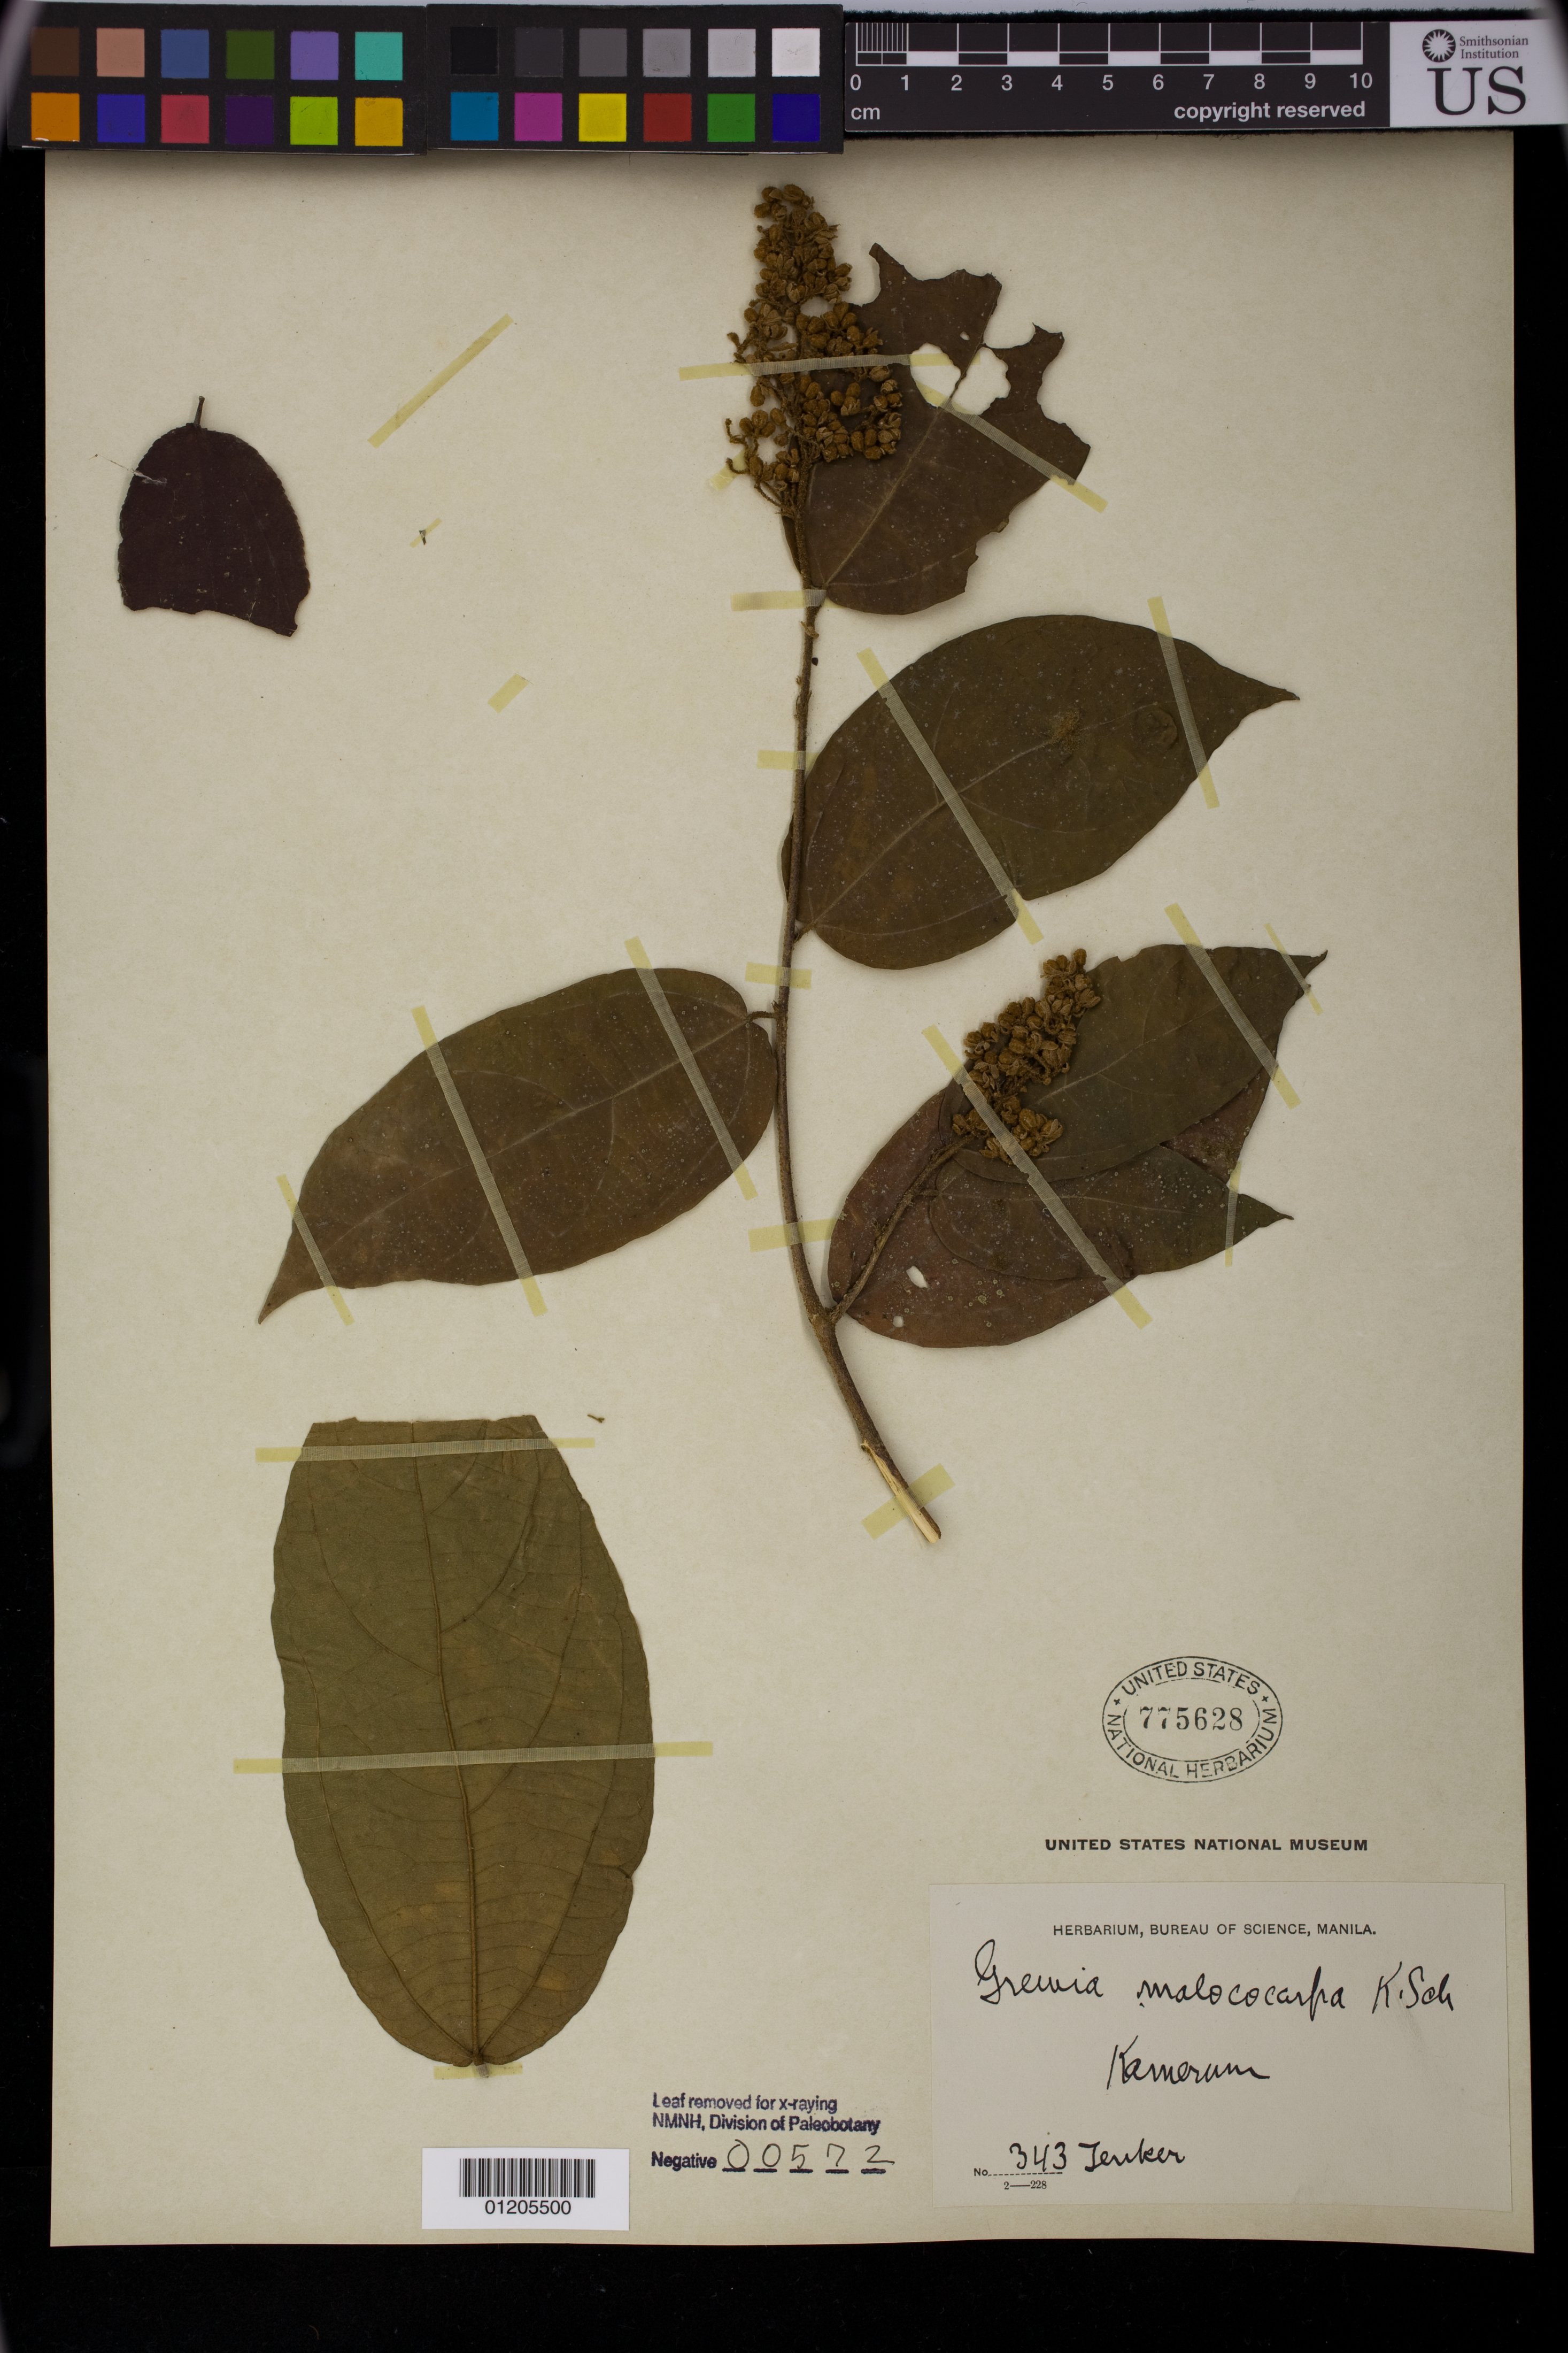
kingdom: Plantae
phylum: Tracheophyta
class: Magnoliopsida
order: Malvales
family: Malvaceae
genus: Microcos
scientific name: Microcos malacocarpa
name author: (Mast.) Burret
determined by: Dorr, L. J., (BOT), Smithsonian Institution - National Museum of Natural History (UNITED STATES)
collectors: G. A. Zenker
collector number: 343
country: Cameroon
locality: Kamerun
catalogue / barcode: US 775628